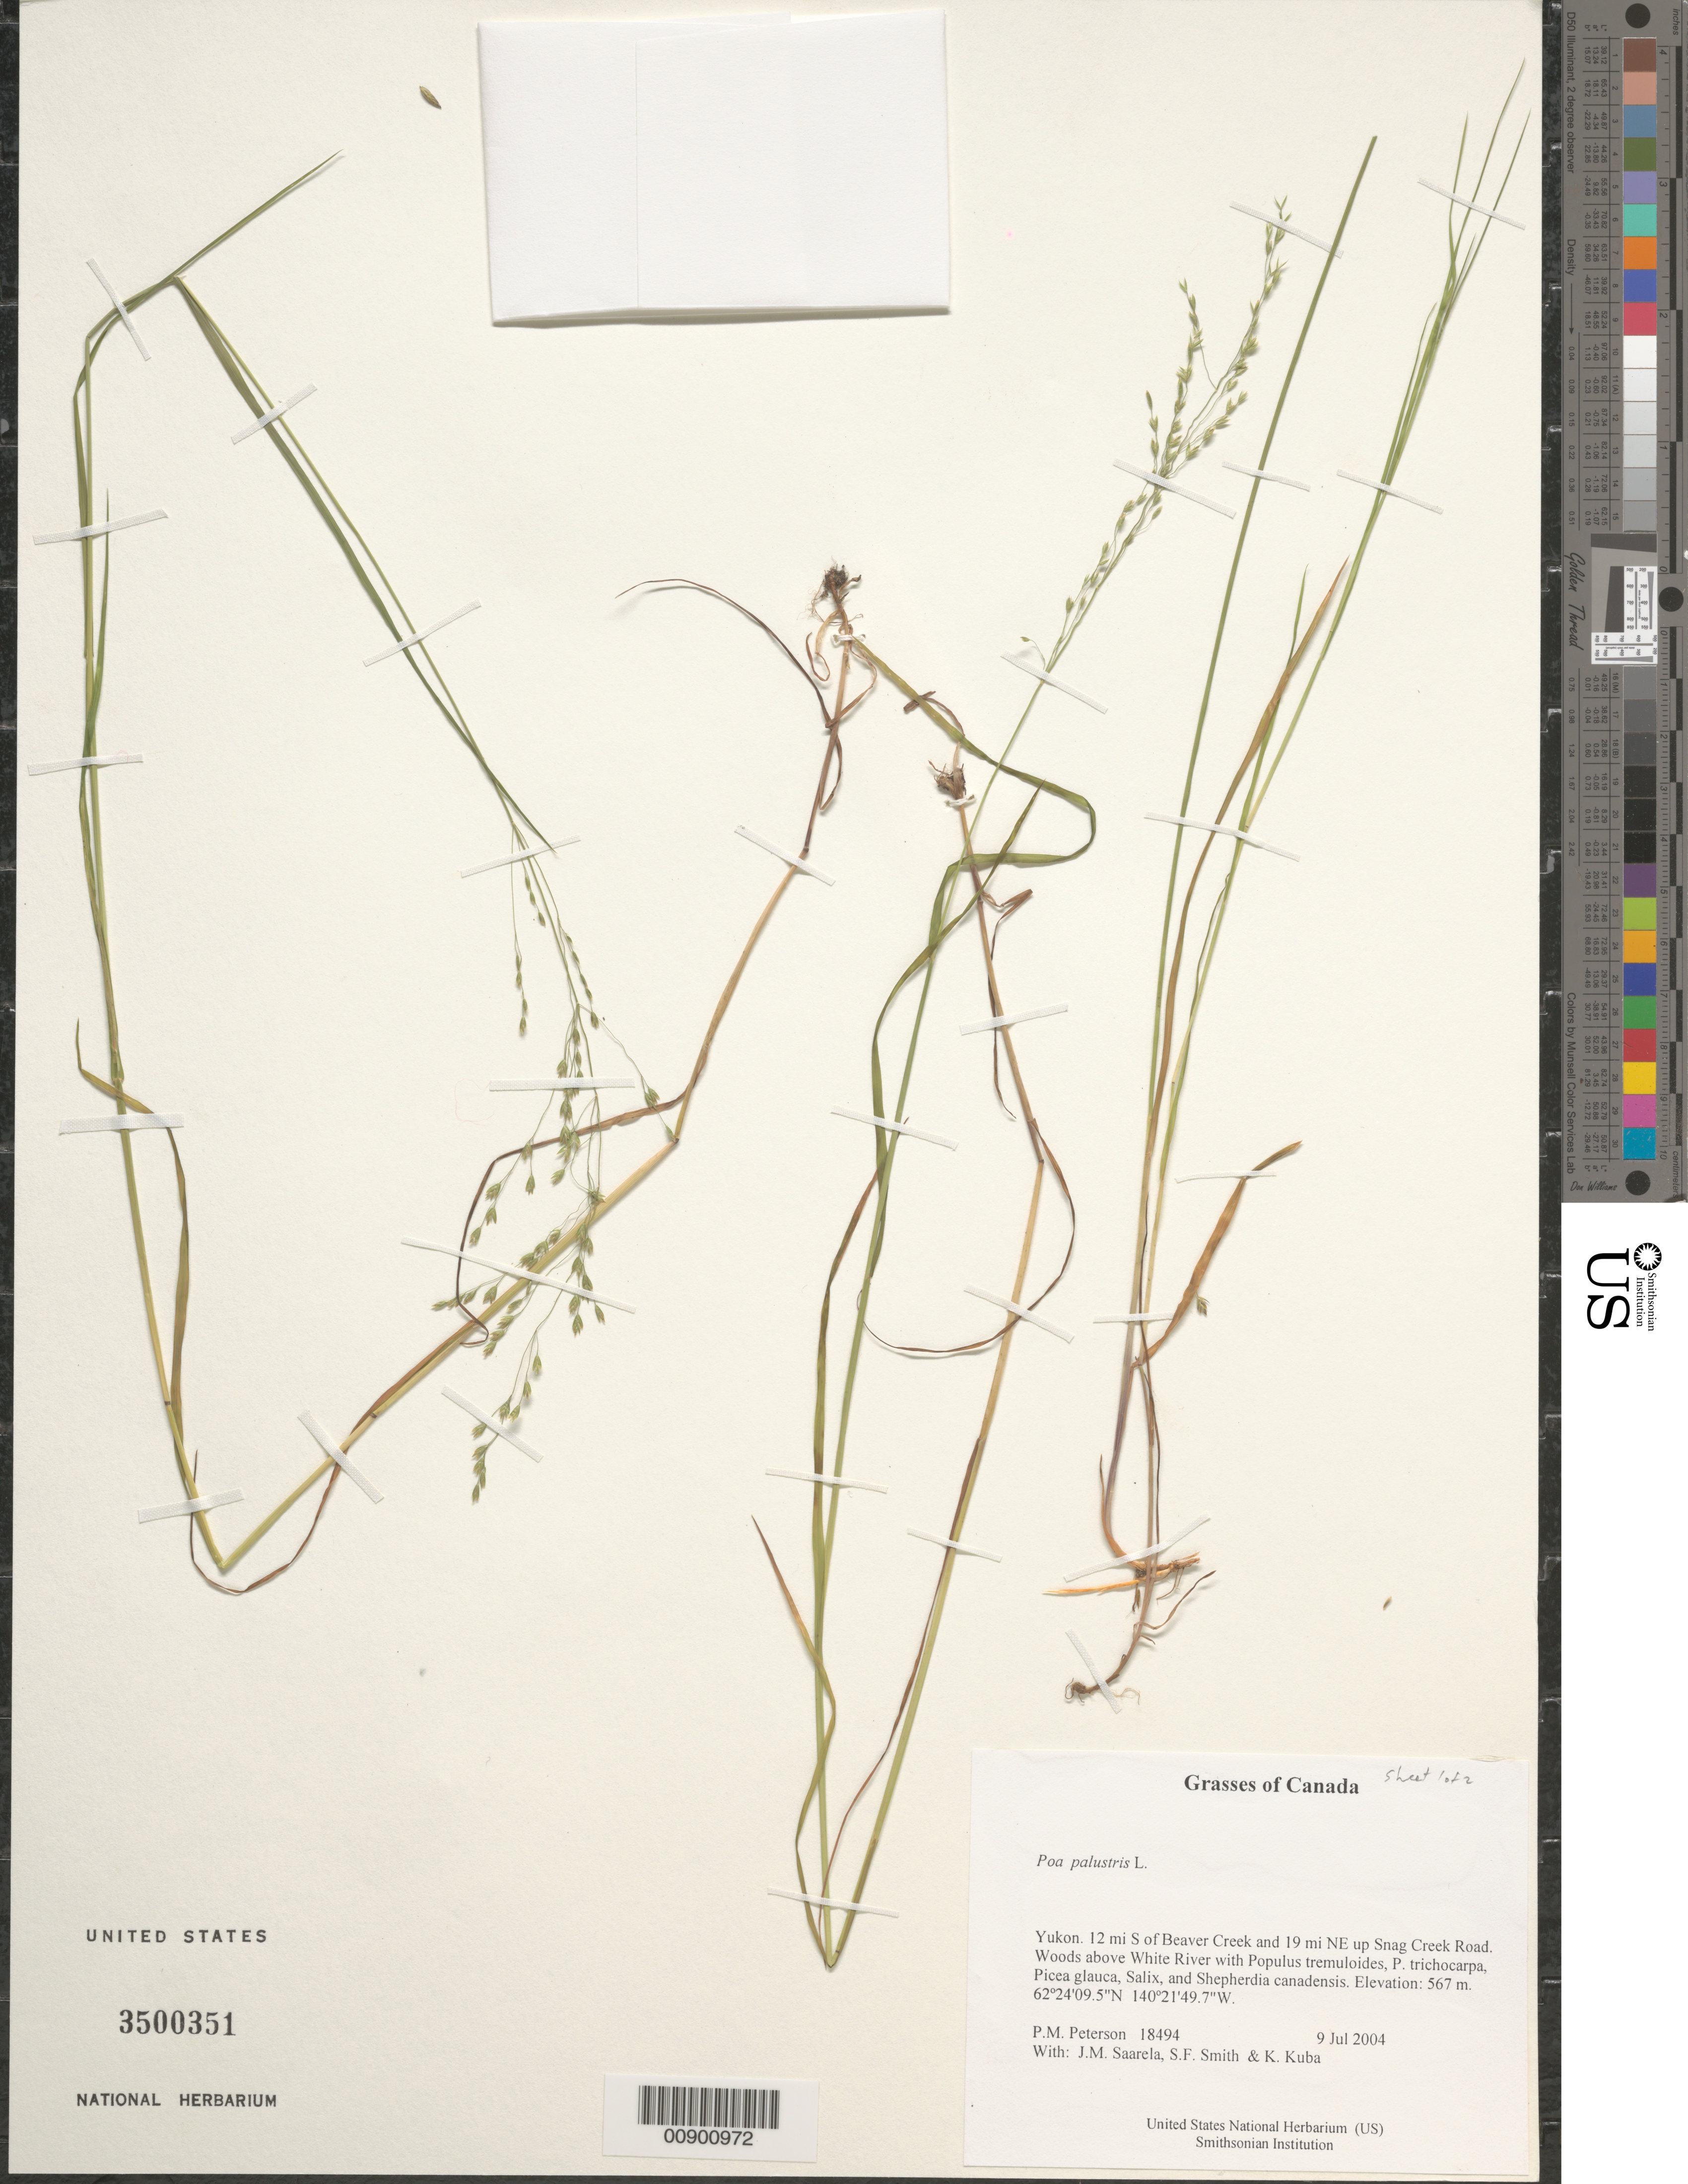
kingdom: Plantae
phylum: Tracheophyta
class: Liliopsida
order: Poales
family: Poaceae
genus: Poa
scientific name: Poa palustris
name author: L.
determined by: Soreng, Robert J., Research Associate (BOT), Smithsonian Institution - National Museum of Natural History (UNITED STATES)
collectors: P. M. Peterson, J. Saarela, S.F. Smith & K. Kuba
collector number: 18494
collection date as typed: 09 Jul 2004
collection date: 2004-07-09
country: Canada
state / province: Yukon Territory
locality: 12 mi S of Beaver Creek and 19 mi NE up Snag Creek Road. Woods above White River with Populus tremuloides, P. trichocarpa, Picea glauca, Salix, and Shepherdia canadensis.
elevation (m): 567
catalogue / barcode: US 3500351